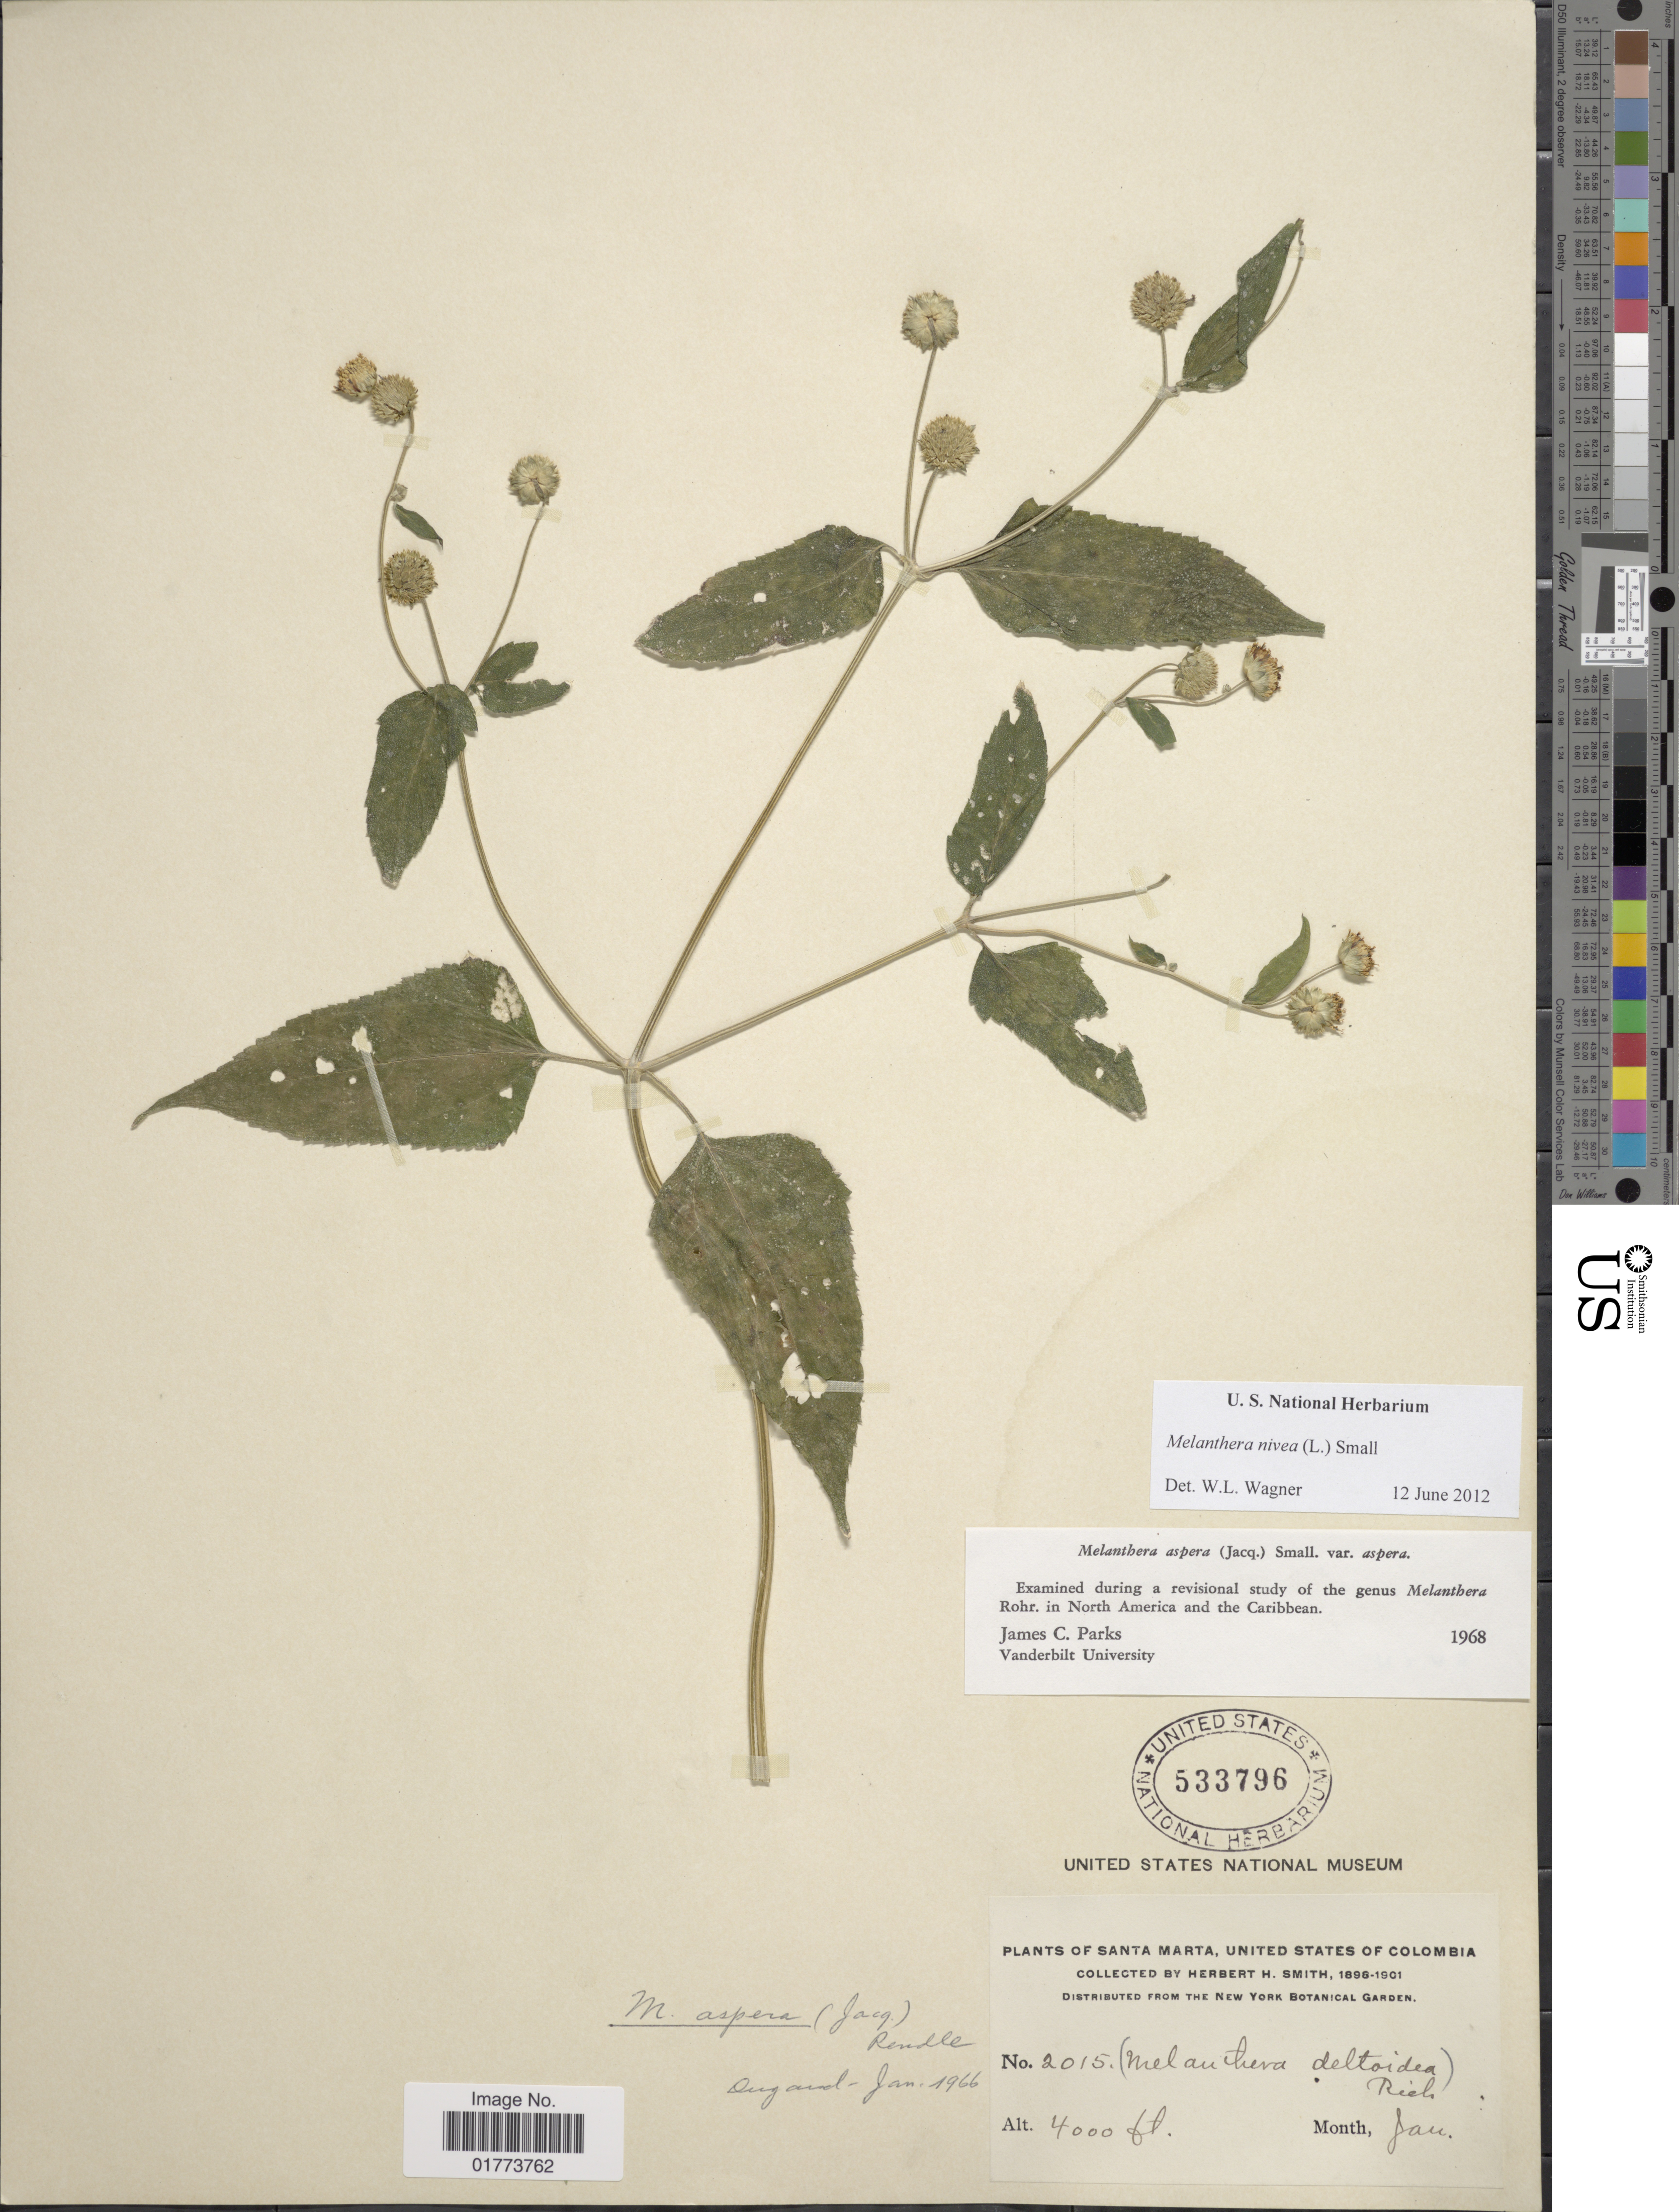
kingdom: Plantae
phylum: Tracheophyta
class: Magnoliopsida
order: Asterales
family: Asteraceae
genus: Melanthera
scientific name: Melanthera nivea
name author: (L.) Small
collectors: Herbert H. Smith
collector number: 2015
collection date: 1898-01/1901-01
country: Colombia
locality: Santa Marta.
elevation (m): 1219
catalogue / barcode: US 533796